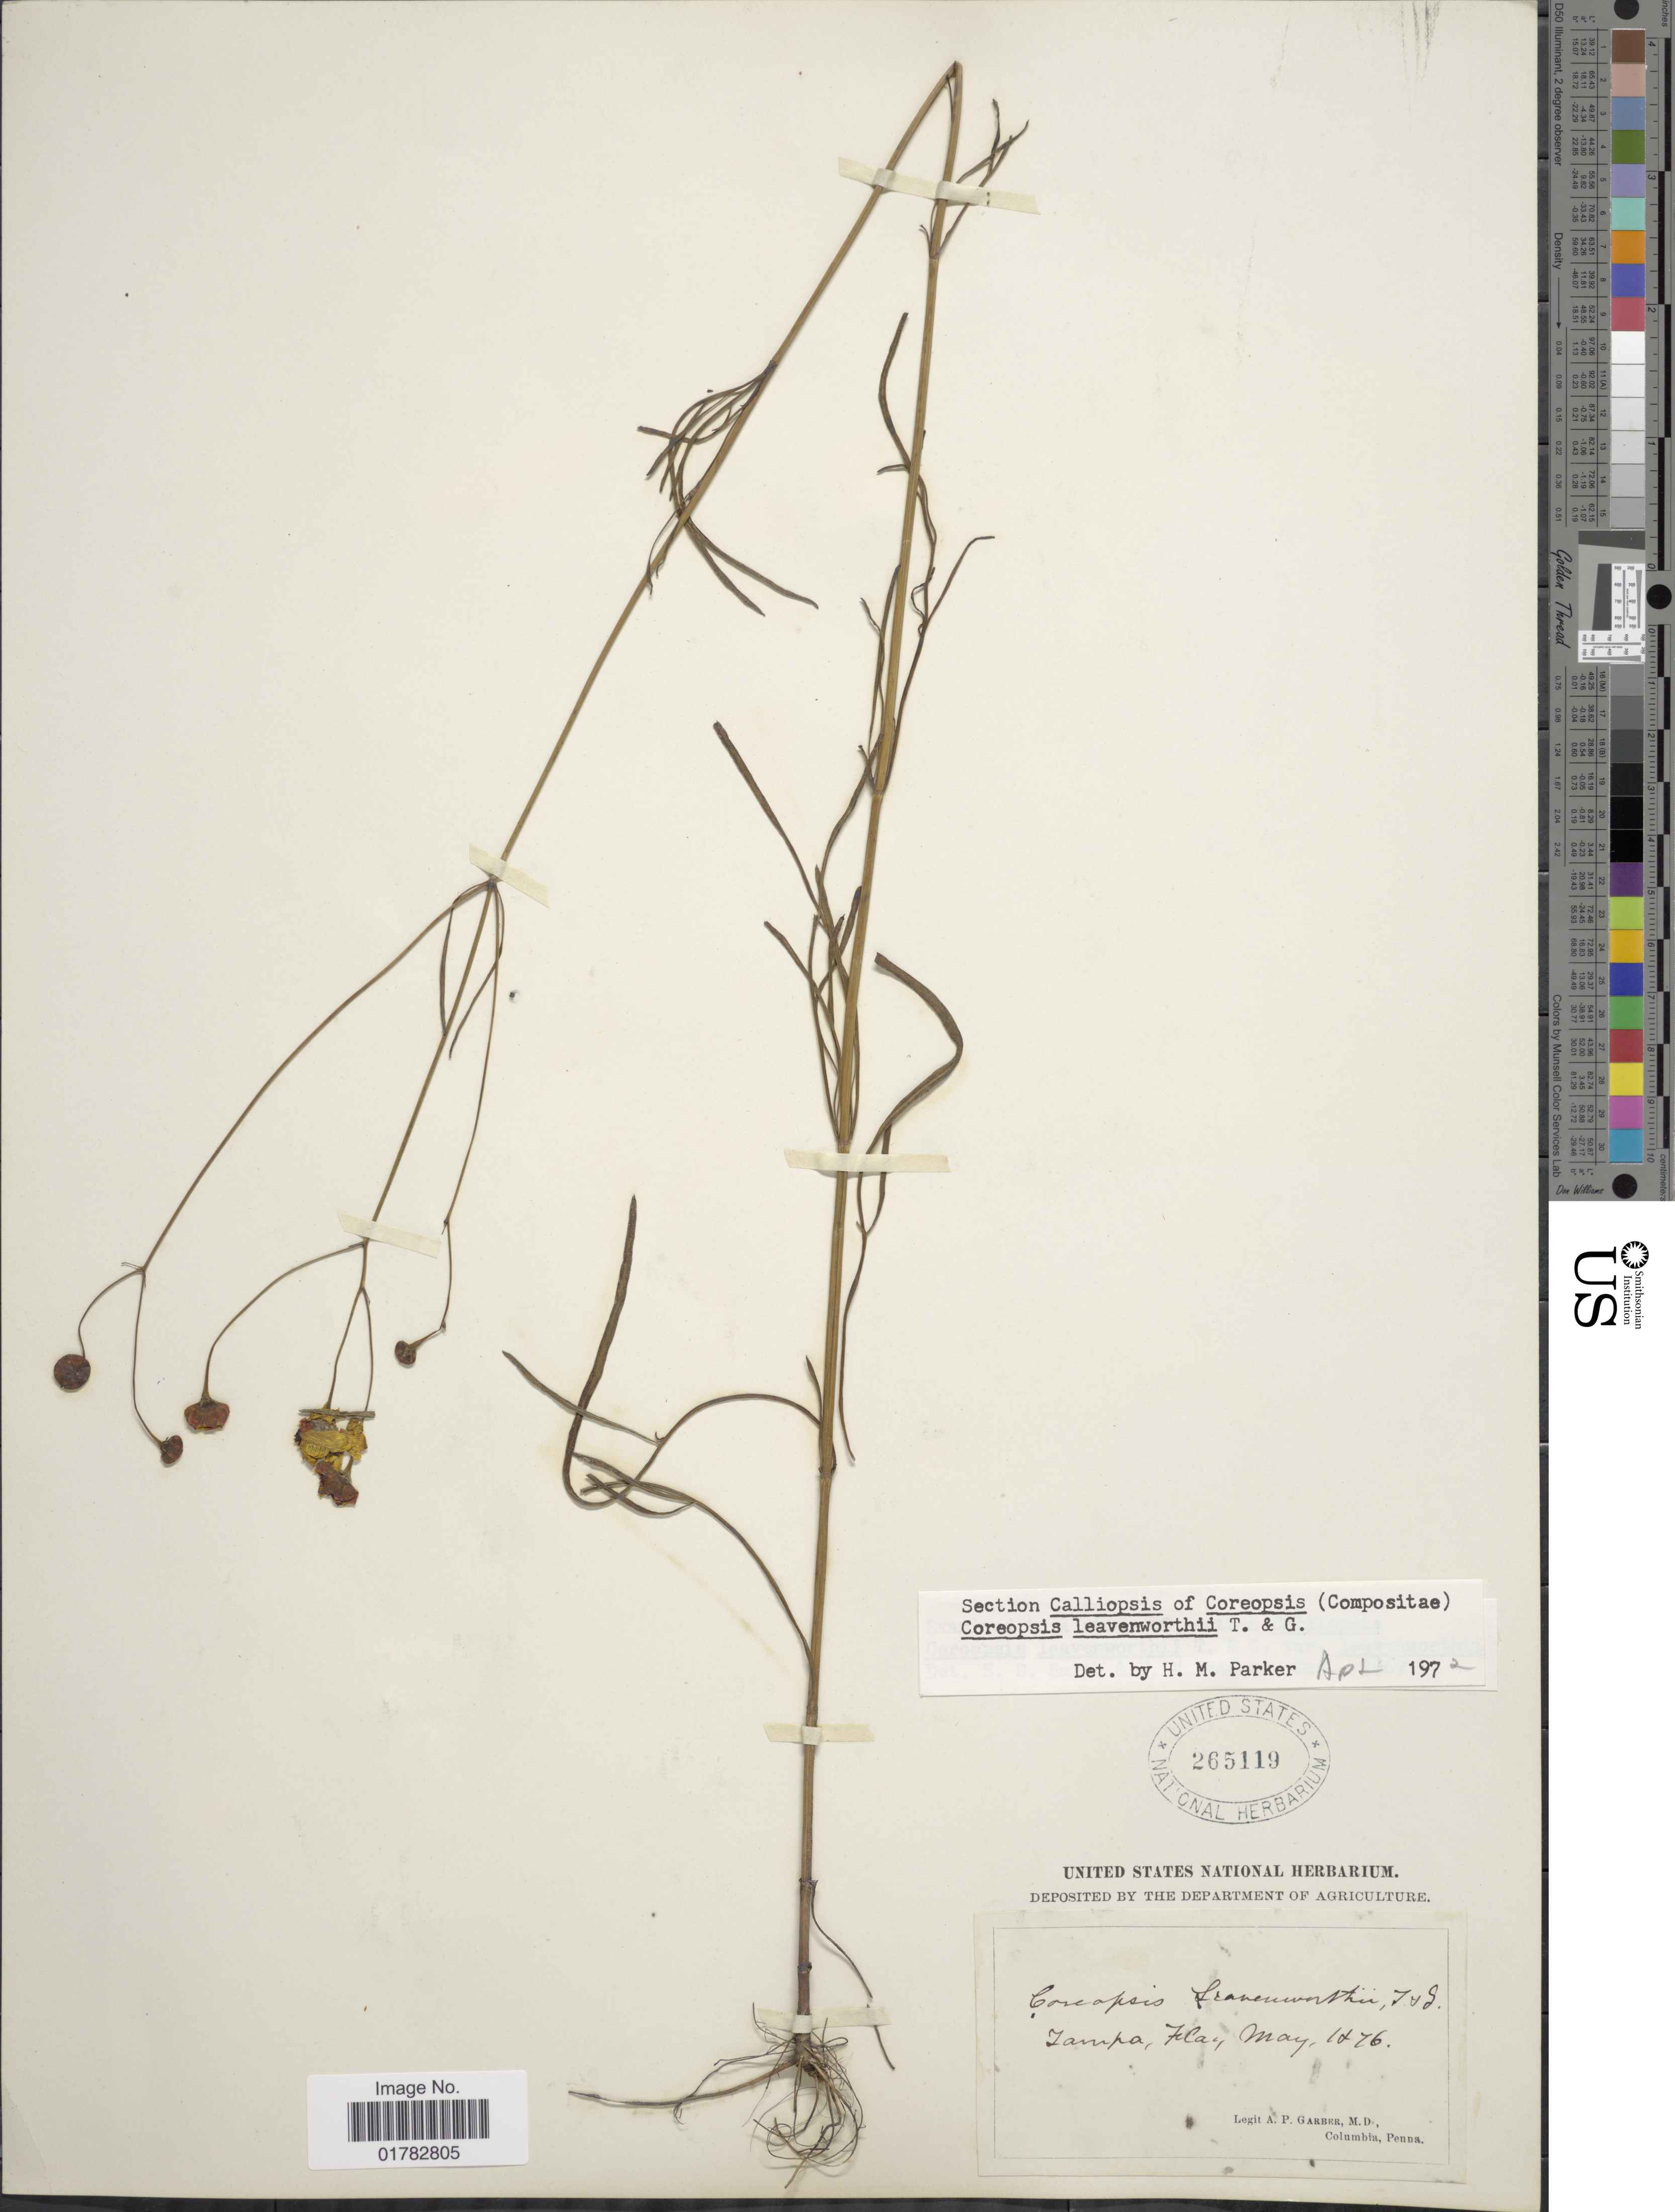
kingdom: Plantae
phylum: Tracheophyta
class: Magnoliopsida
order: Asterales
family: Asteraceae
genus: Coreopsis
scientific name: Coreopsis leavenworthii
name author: Torr. & A. Gray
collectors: A. P. Garber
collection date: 1876-05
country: United States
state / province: Pennsylvania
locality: Columbia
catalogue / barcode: US 265119